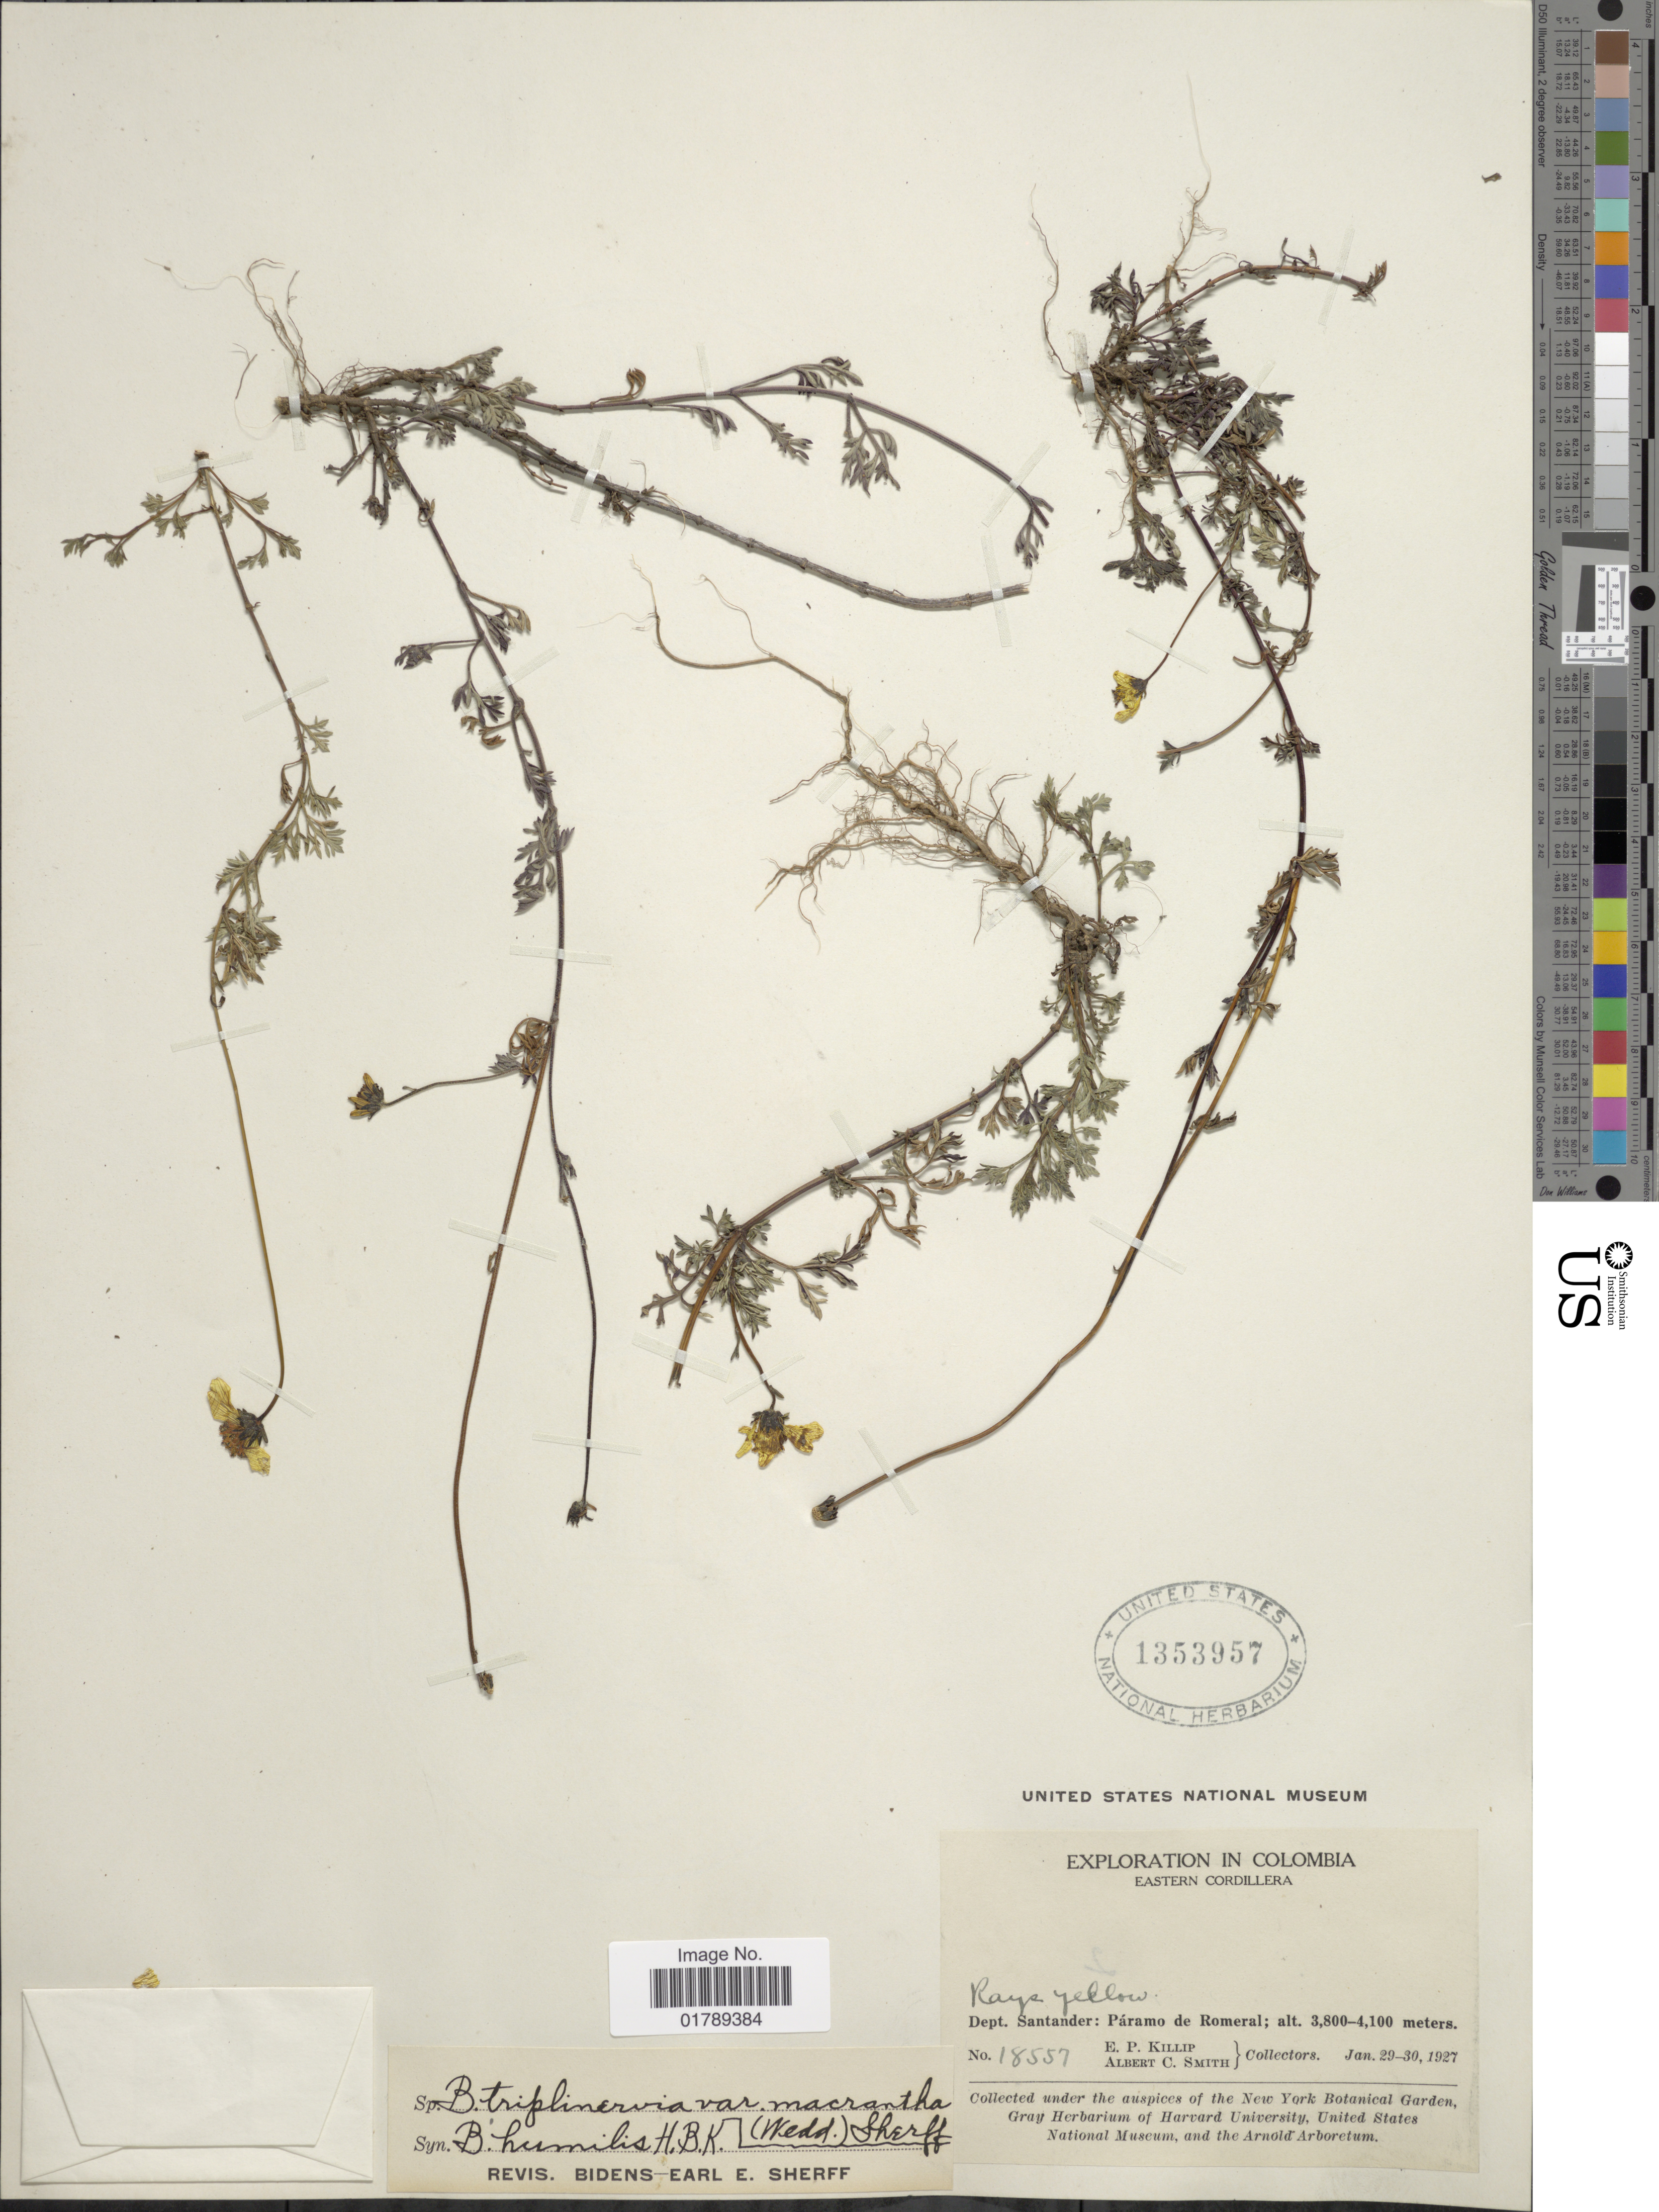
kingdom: Plantae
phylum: Tracheophyta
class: Magnoliopsida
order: Asterales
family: Asteraceae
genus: Bidens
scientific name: Bidens triplinervia var. macrantha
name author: (Wedd.) Sherff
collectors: E. P. Killip & A. C. Smith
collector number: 18557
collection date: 1927-01-29/1927-01-30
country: Colombia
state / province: Santander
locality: Dept. Santander: Paramo de Romeral; Eastern Cordilllera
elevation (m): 3800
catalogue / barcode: US 1353957